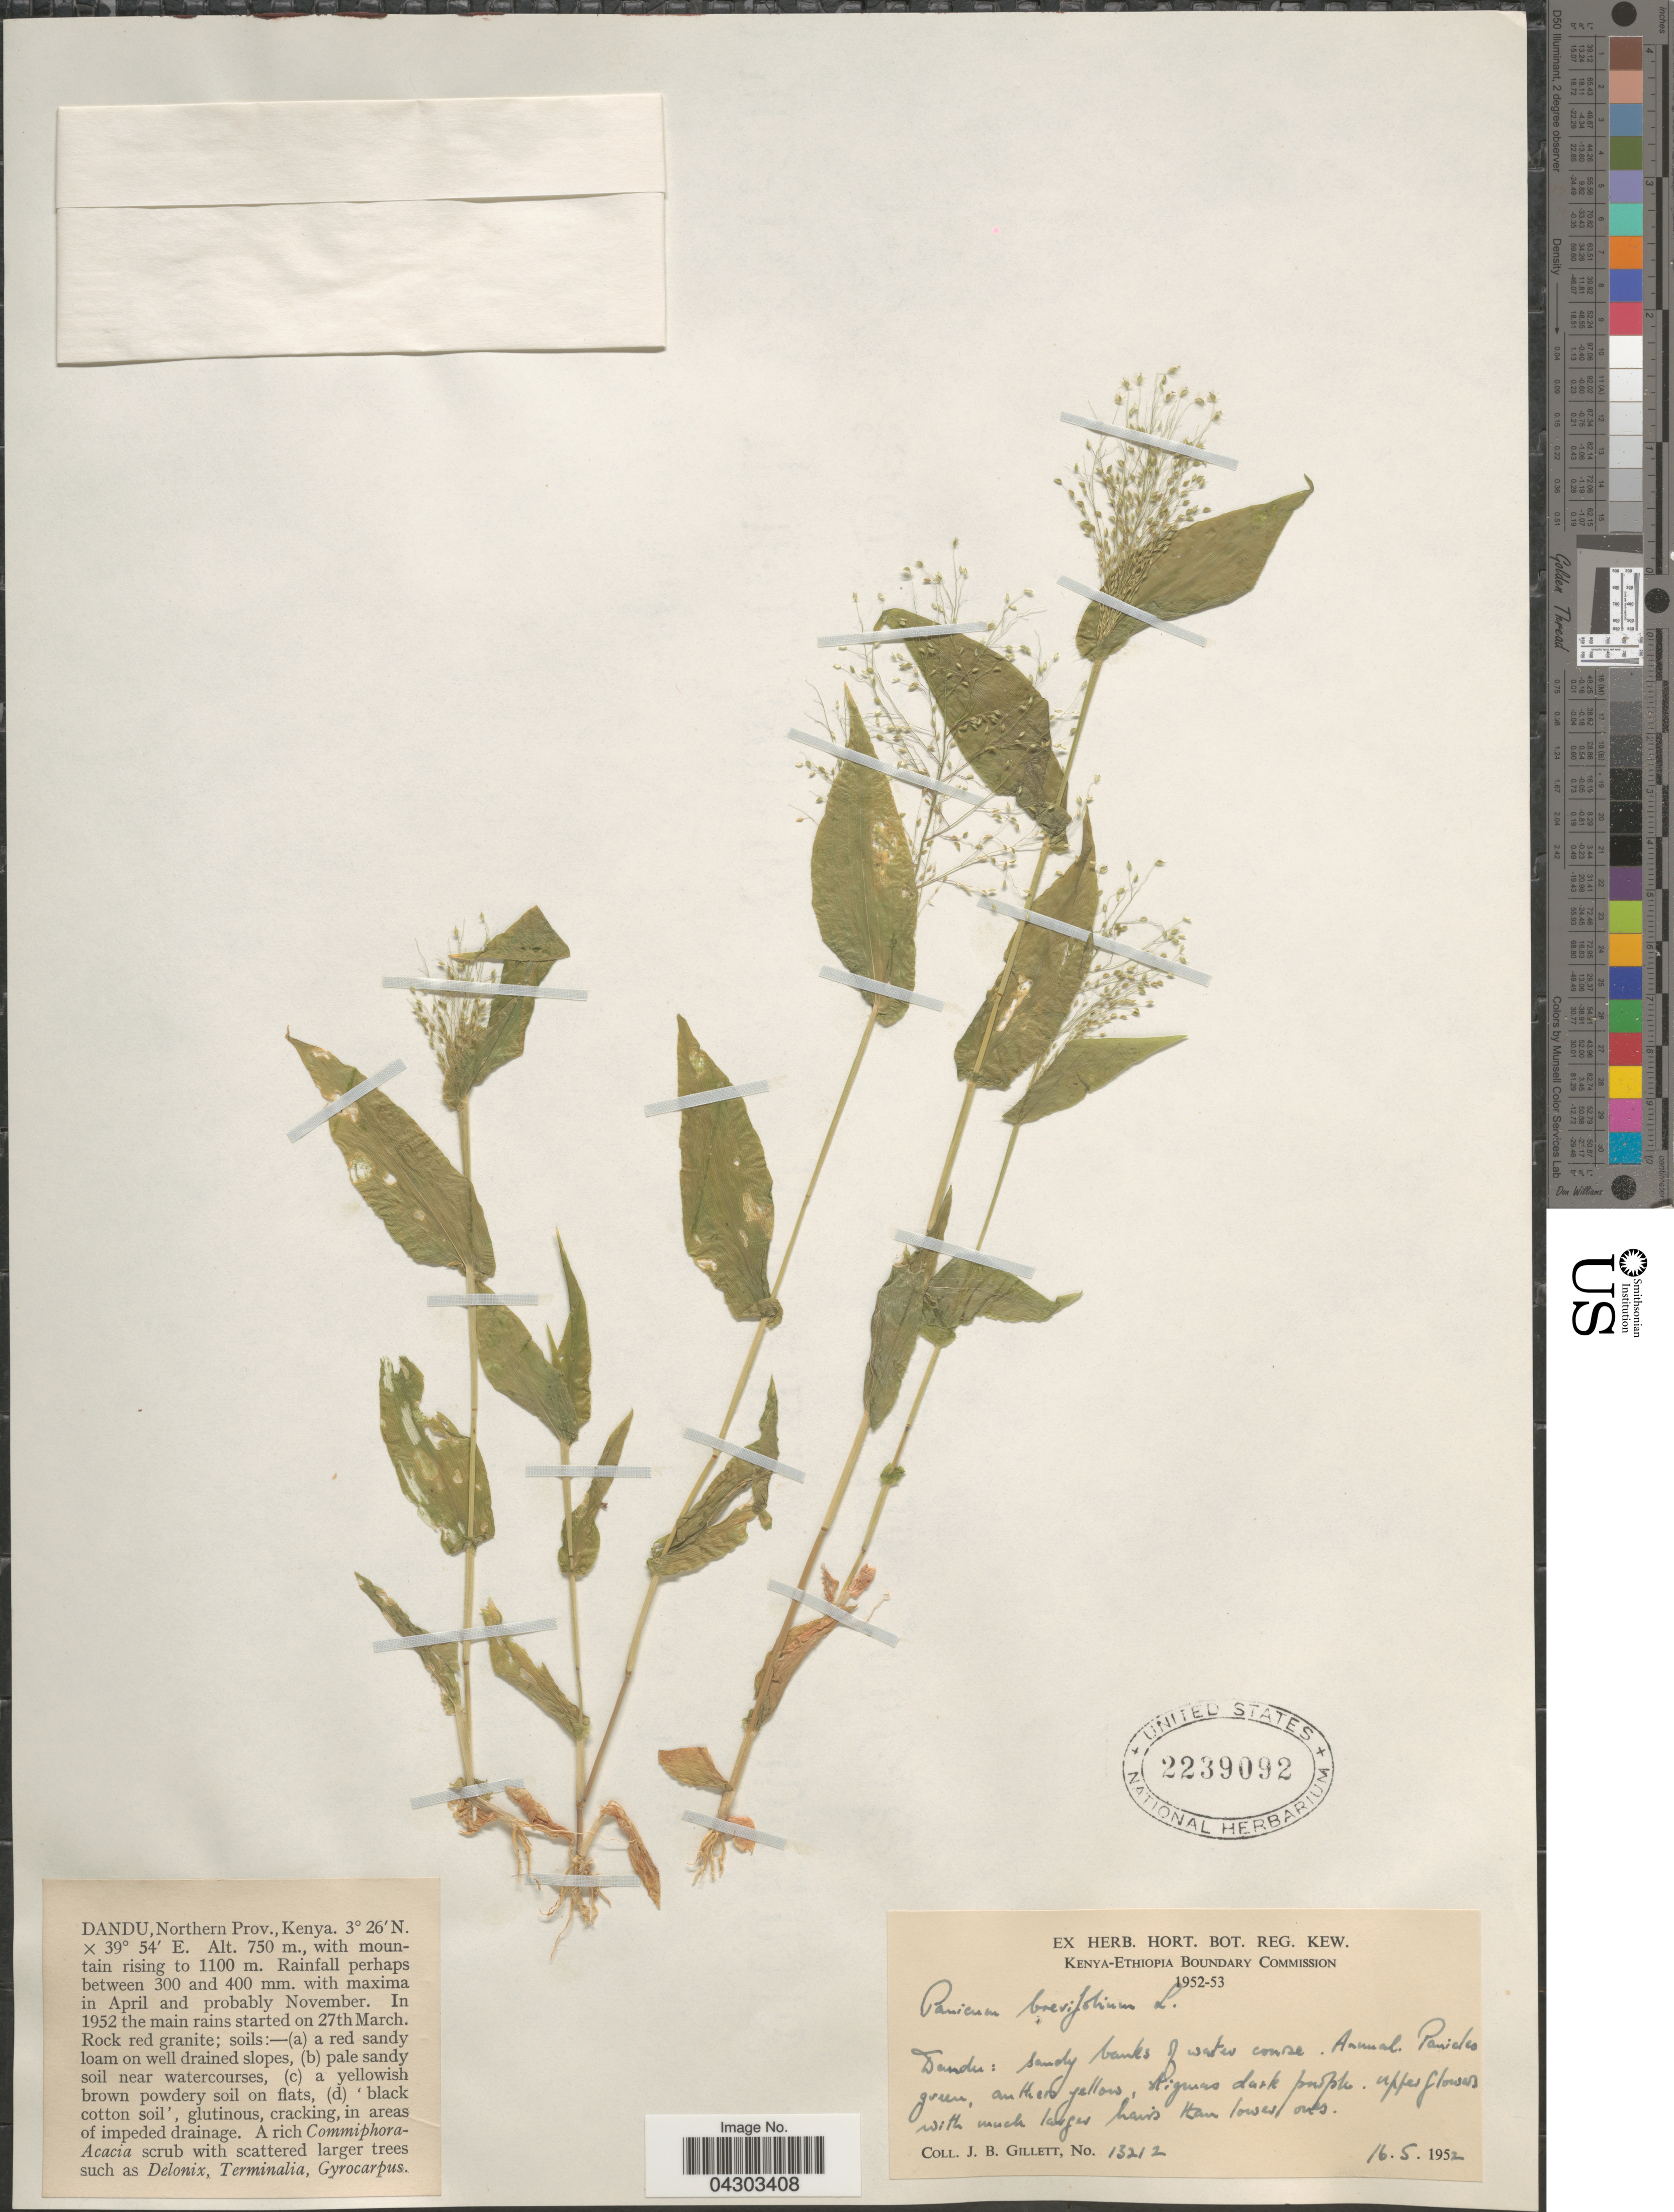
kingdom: Plantae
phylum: Tracheophyta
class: Liliopsida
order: Poales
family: Poaceae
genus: Panicum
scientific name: Panicum brevifolium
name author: L.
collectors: J. B. Gillett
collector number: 13212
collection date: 1952-05-16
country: Kenya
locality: Dandu: sandy banks of water course. Dandu, Northern Prov.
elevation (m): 750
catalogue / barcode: US 2239092